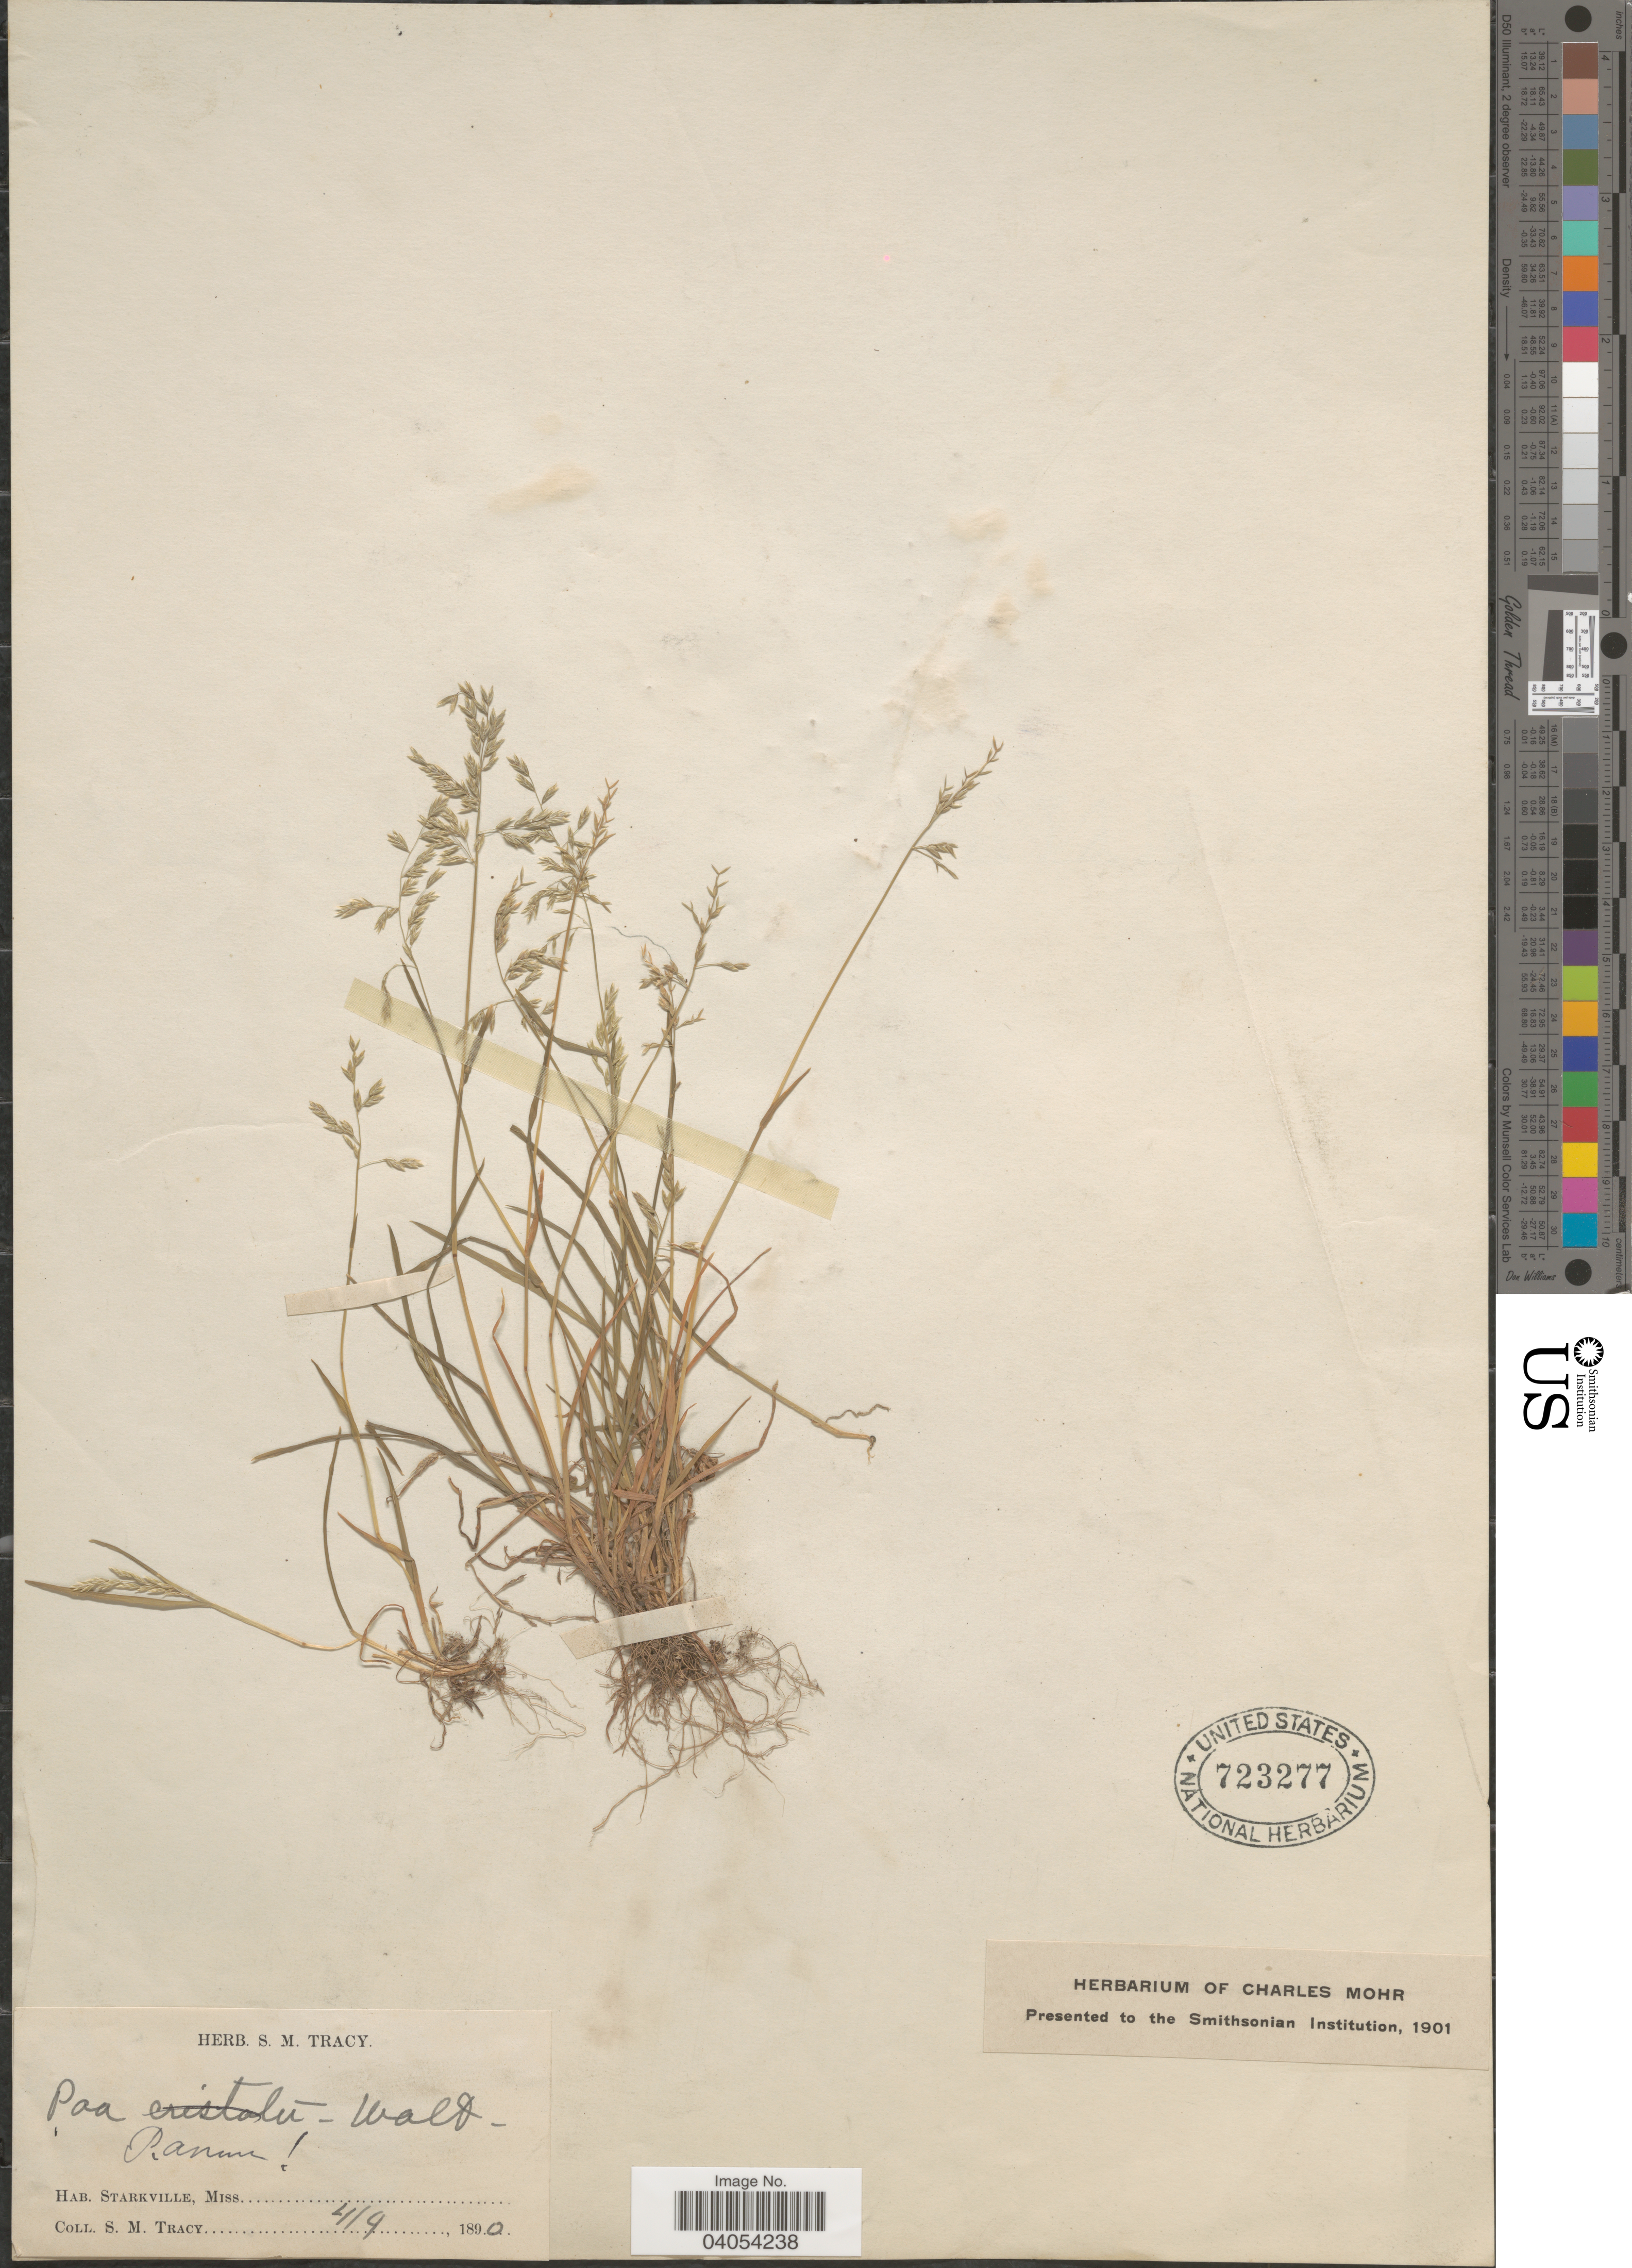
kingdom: Plantae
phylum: Tracheophyta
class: Liliopsida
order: Poales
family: Poaceae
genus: Poa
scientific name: Poa annua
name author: L.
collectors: S. M. Tracy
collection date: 1890-04-09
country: United States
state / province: Mississippi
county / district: Oktibbeha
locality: Starkville.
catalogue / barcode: US 723277